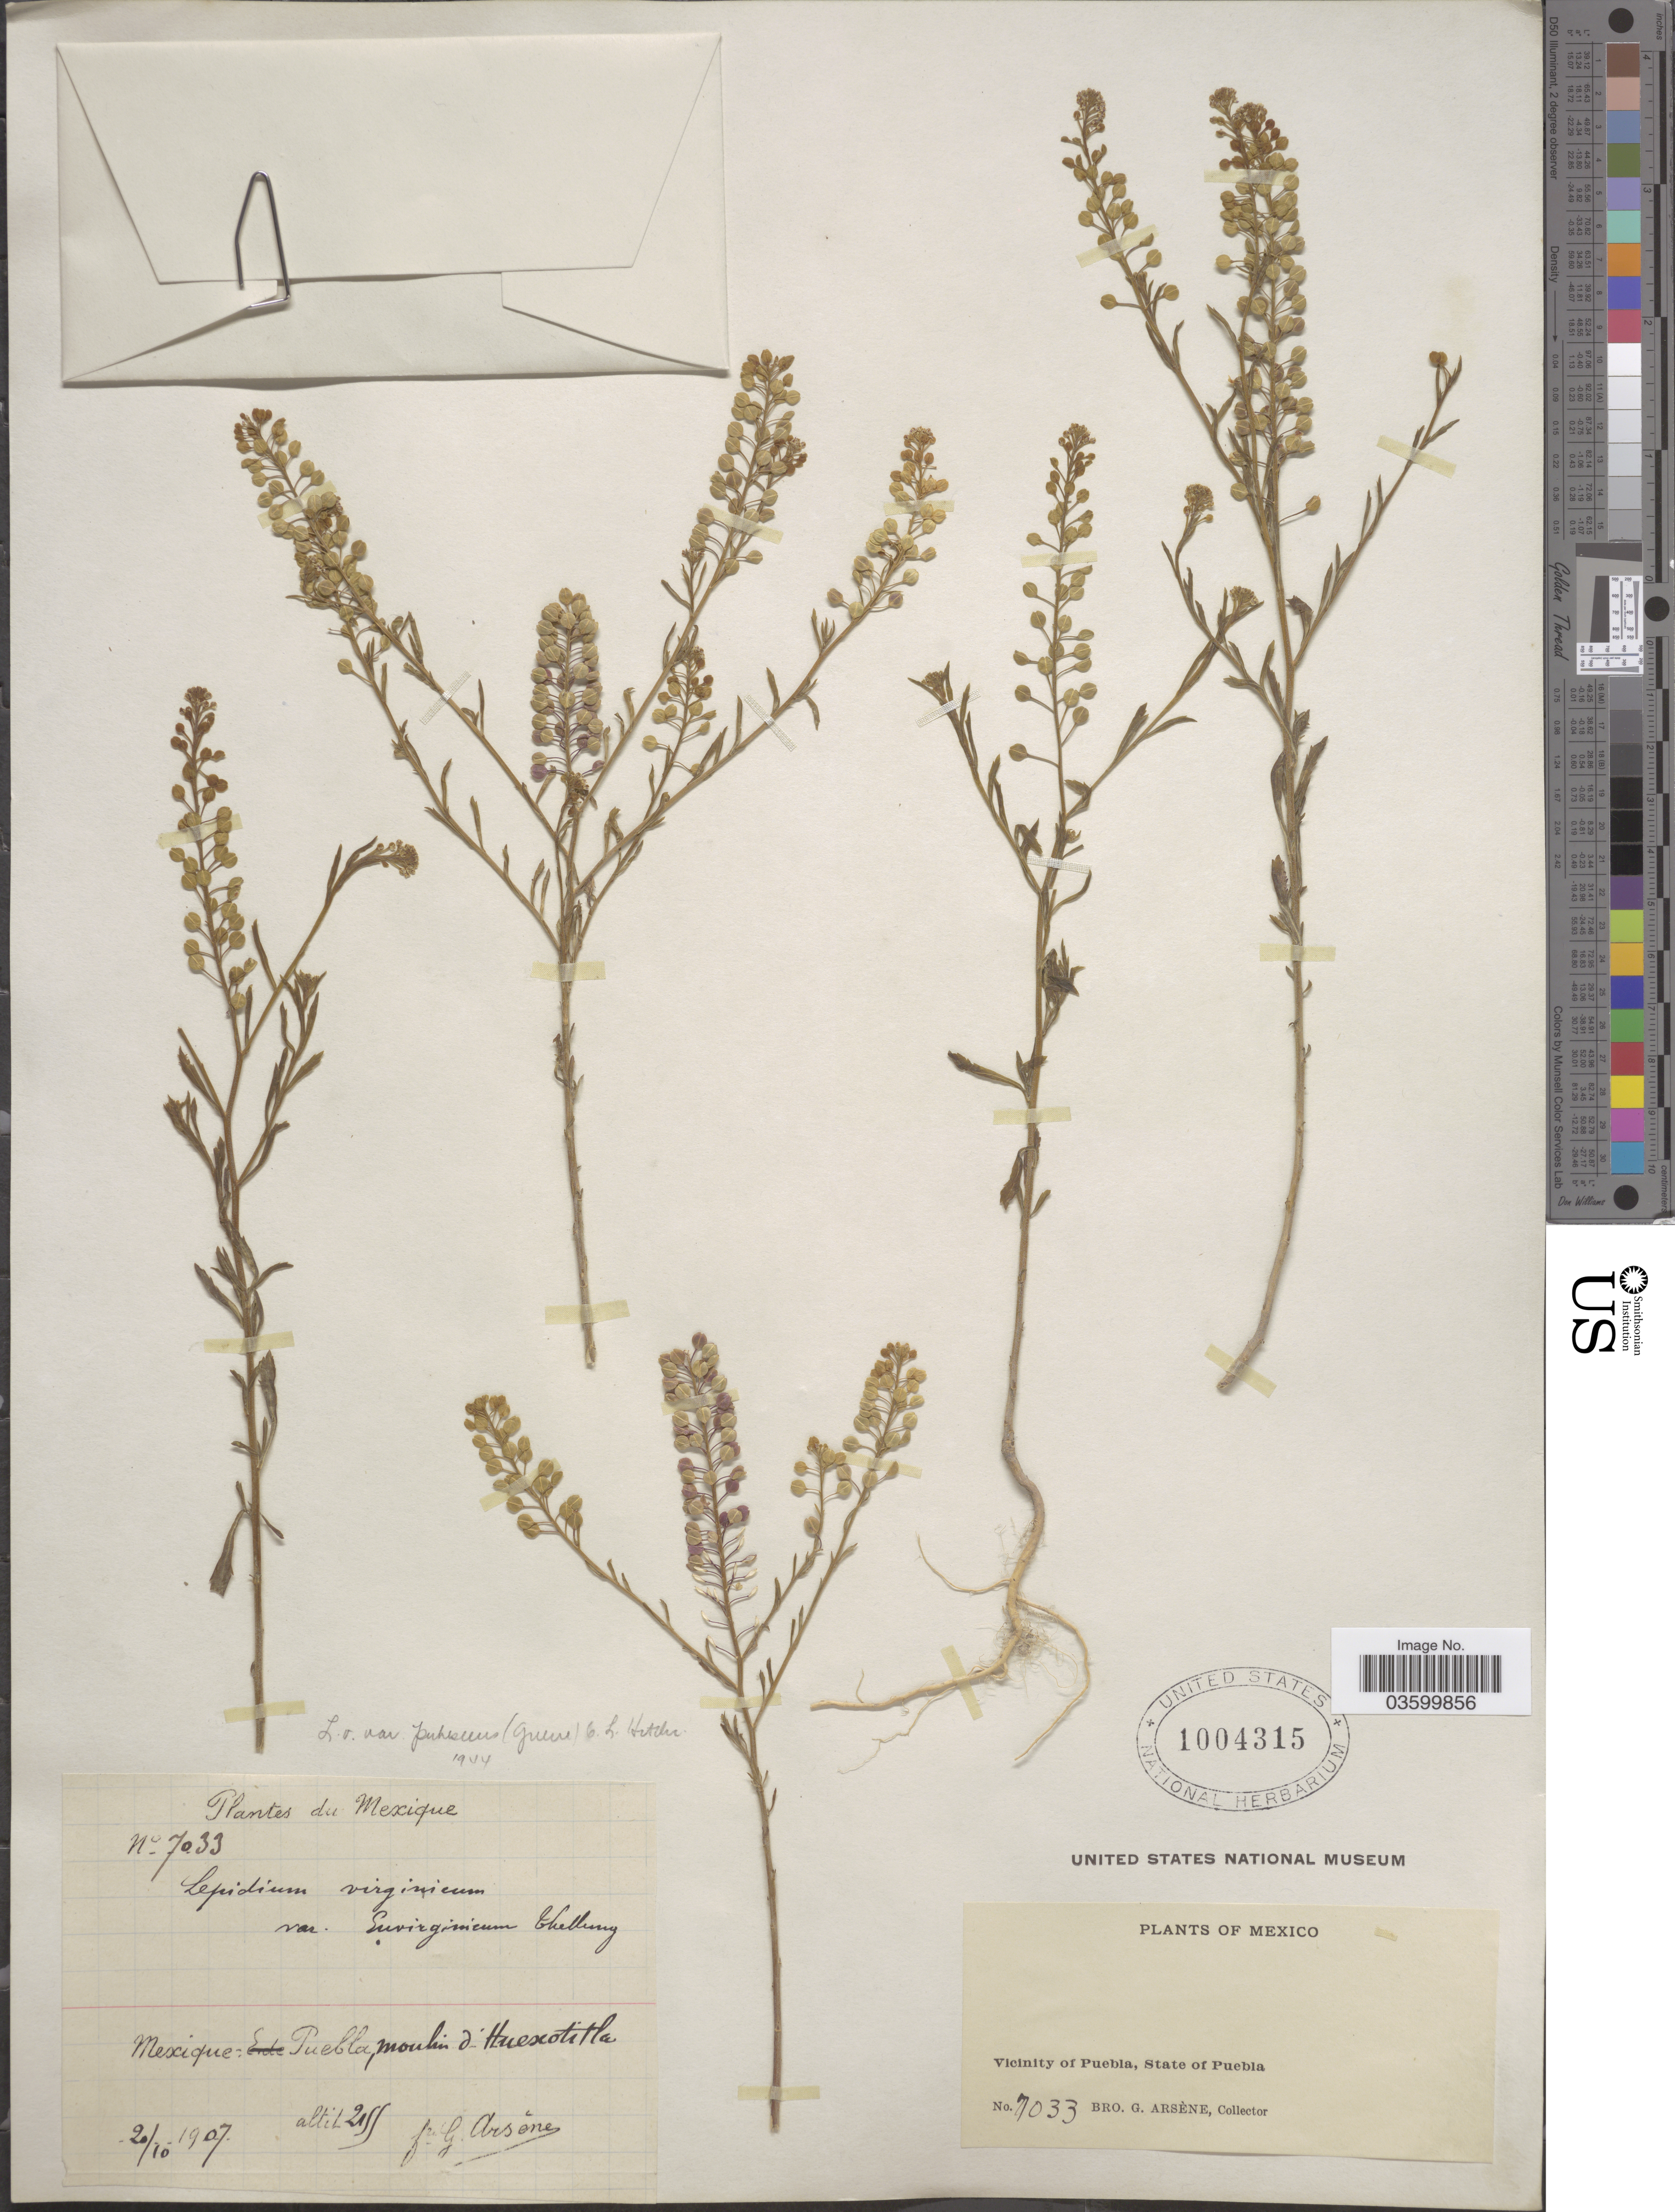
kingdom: Plantae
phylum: Tracheophyta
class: Magnoliopsida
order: Brassicales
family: Brassicaceae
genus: Lepidium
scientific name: Lepidium virginicum var. pubescens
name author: (Greene) C.L. Hitchc.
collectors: Bro. G. Arsène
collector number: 7033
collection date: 1907-10-20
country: Mexico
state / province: Puebla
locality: Vicinity of Puebla. Moulin d'Huexotitla.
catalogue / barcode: US 1004315